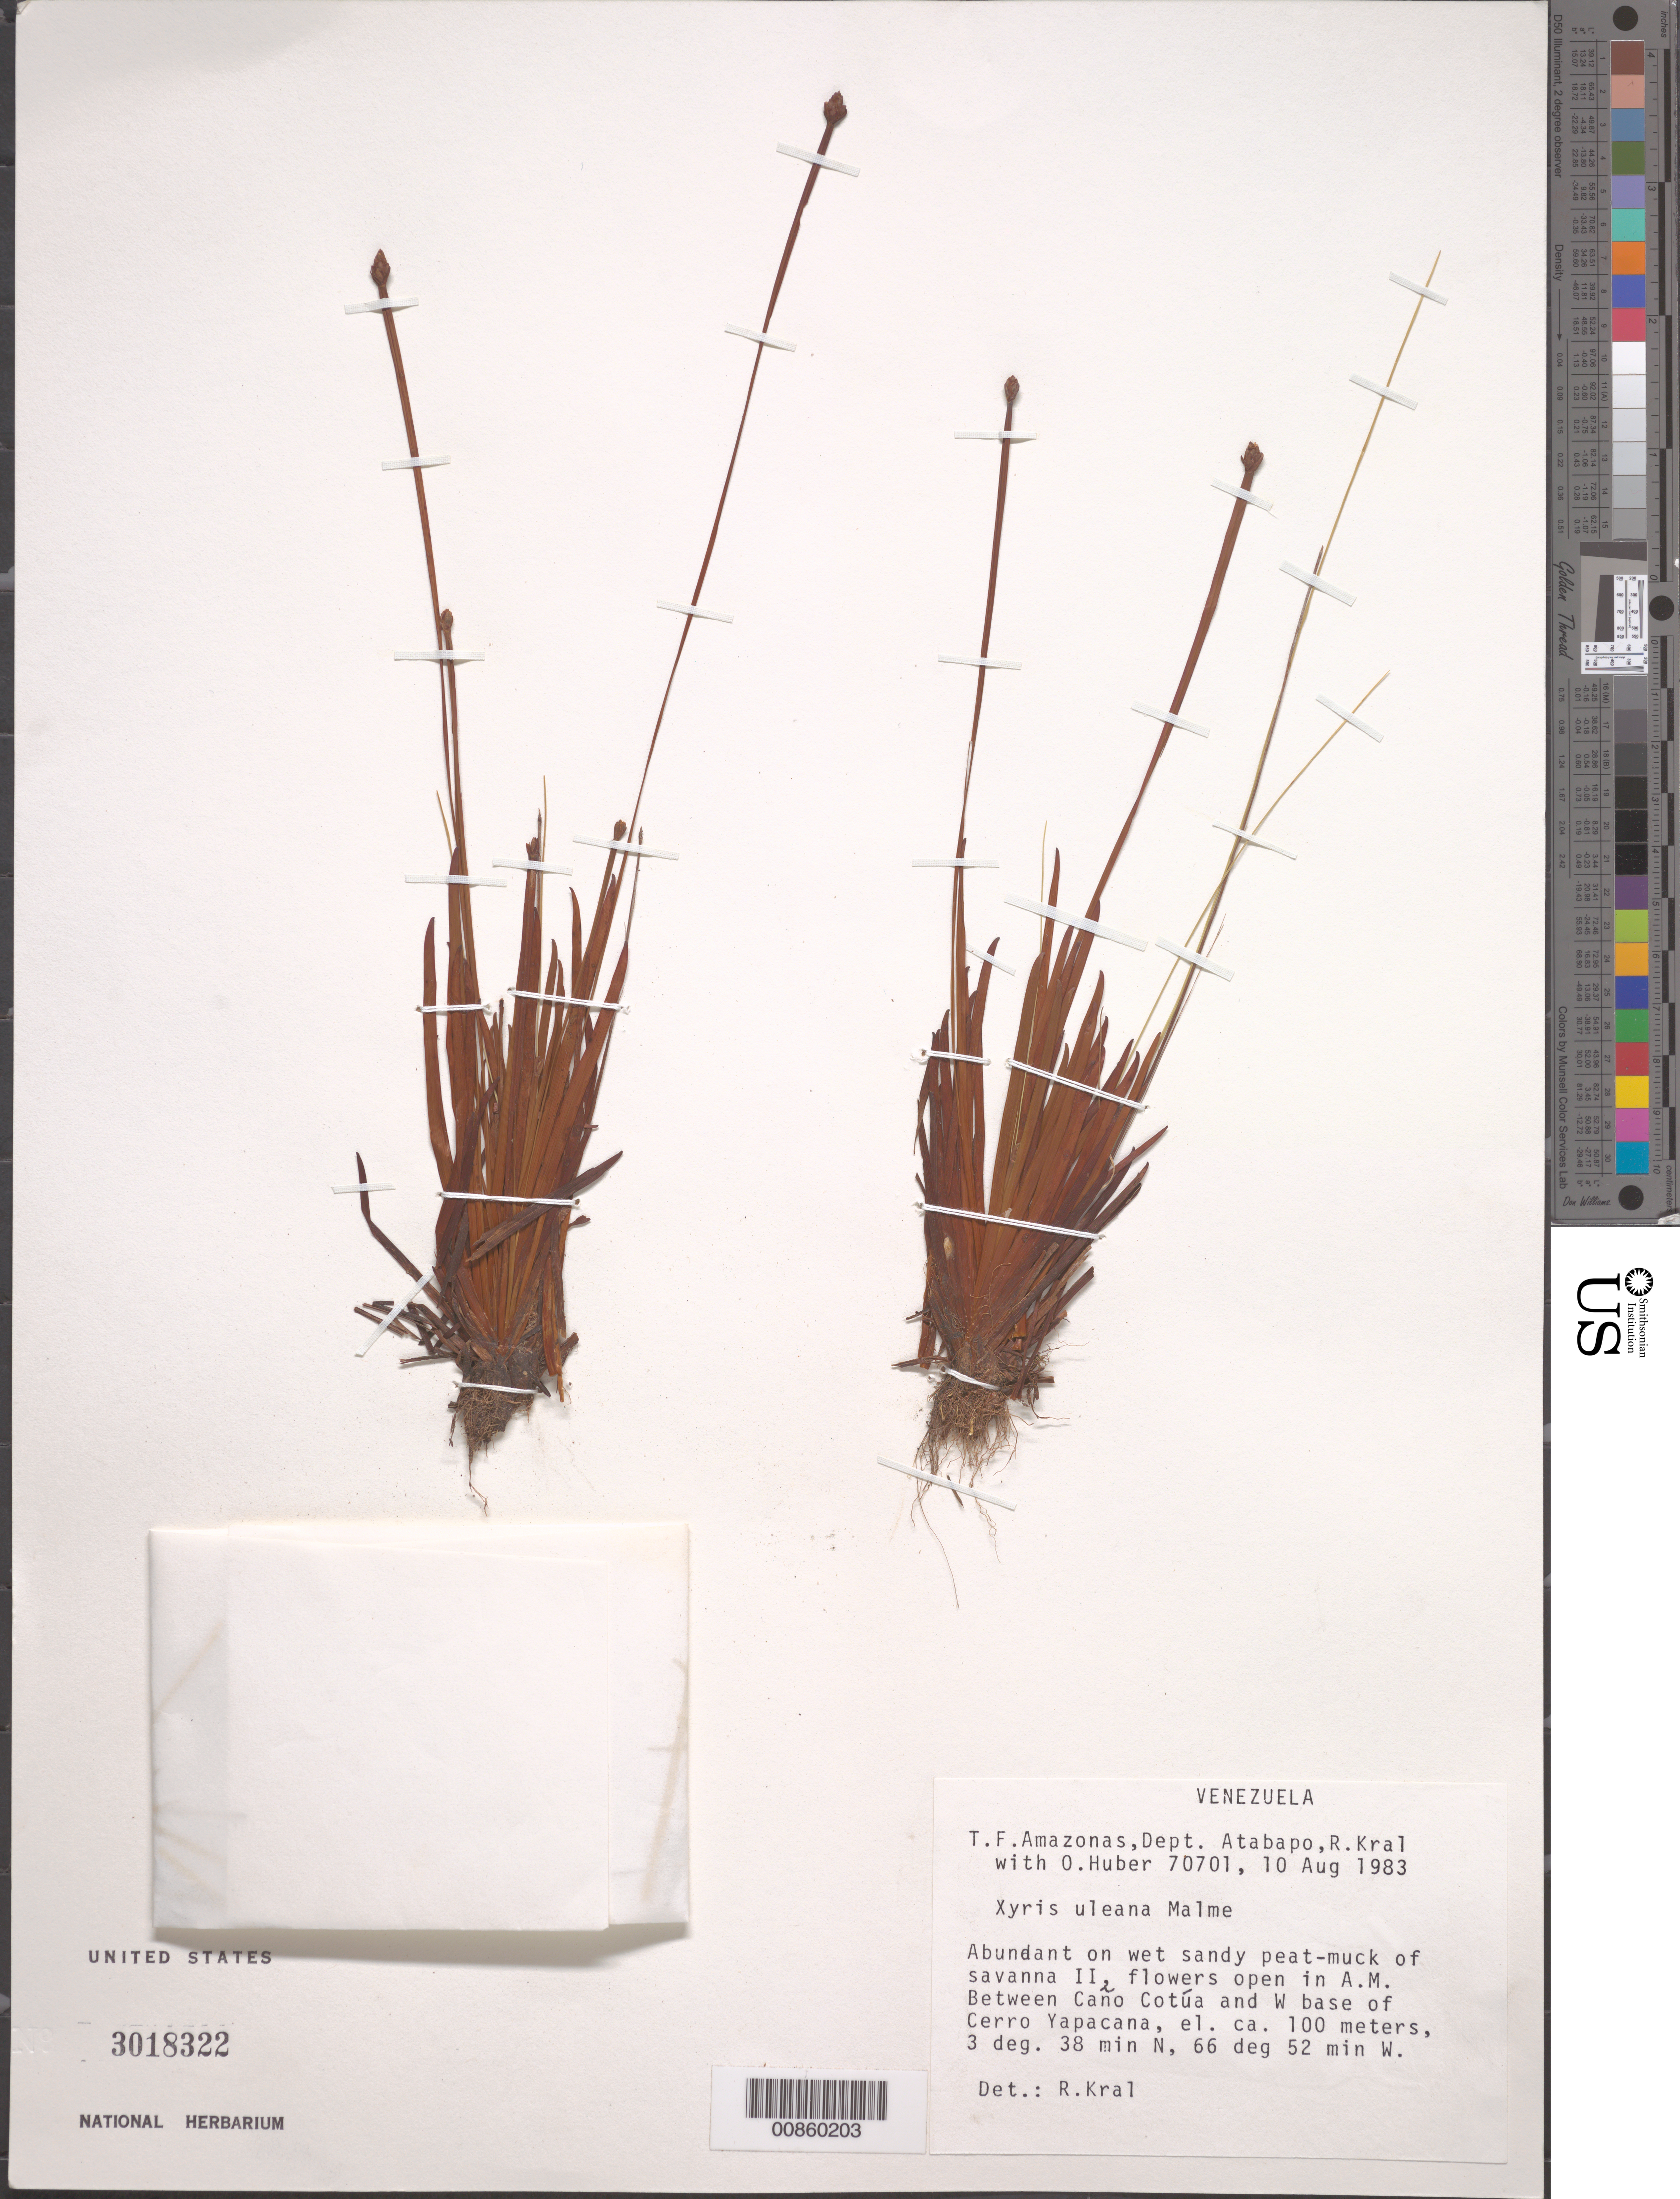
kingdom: Plantae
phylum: Tracheophyta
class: Liliopsida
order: Poales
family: Xyridaceae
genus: Xyris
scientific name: Xyris uleana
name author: Malme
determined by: Kral, Robert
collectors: R. Kral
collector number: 70701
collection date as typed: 10-Aug-83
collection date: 1983-08-10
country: Venezuela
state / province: Amazonas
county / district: Atabapo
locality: Savanna II, between Caño Cotúa and W base of Cerro Yapacána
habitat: Wet sandy peat-muck.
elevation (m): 100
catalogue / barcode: US 3018322